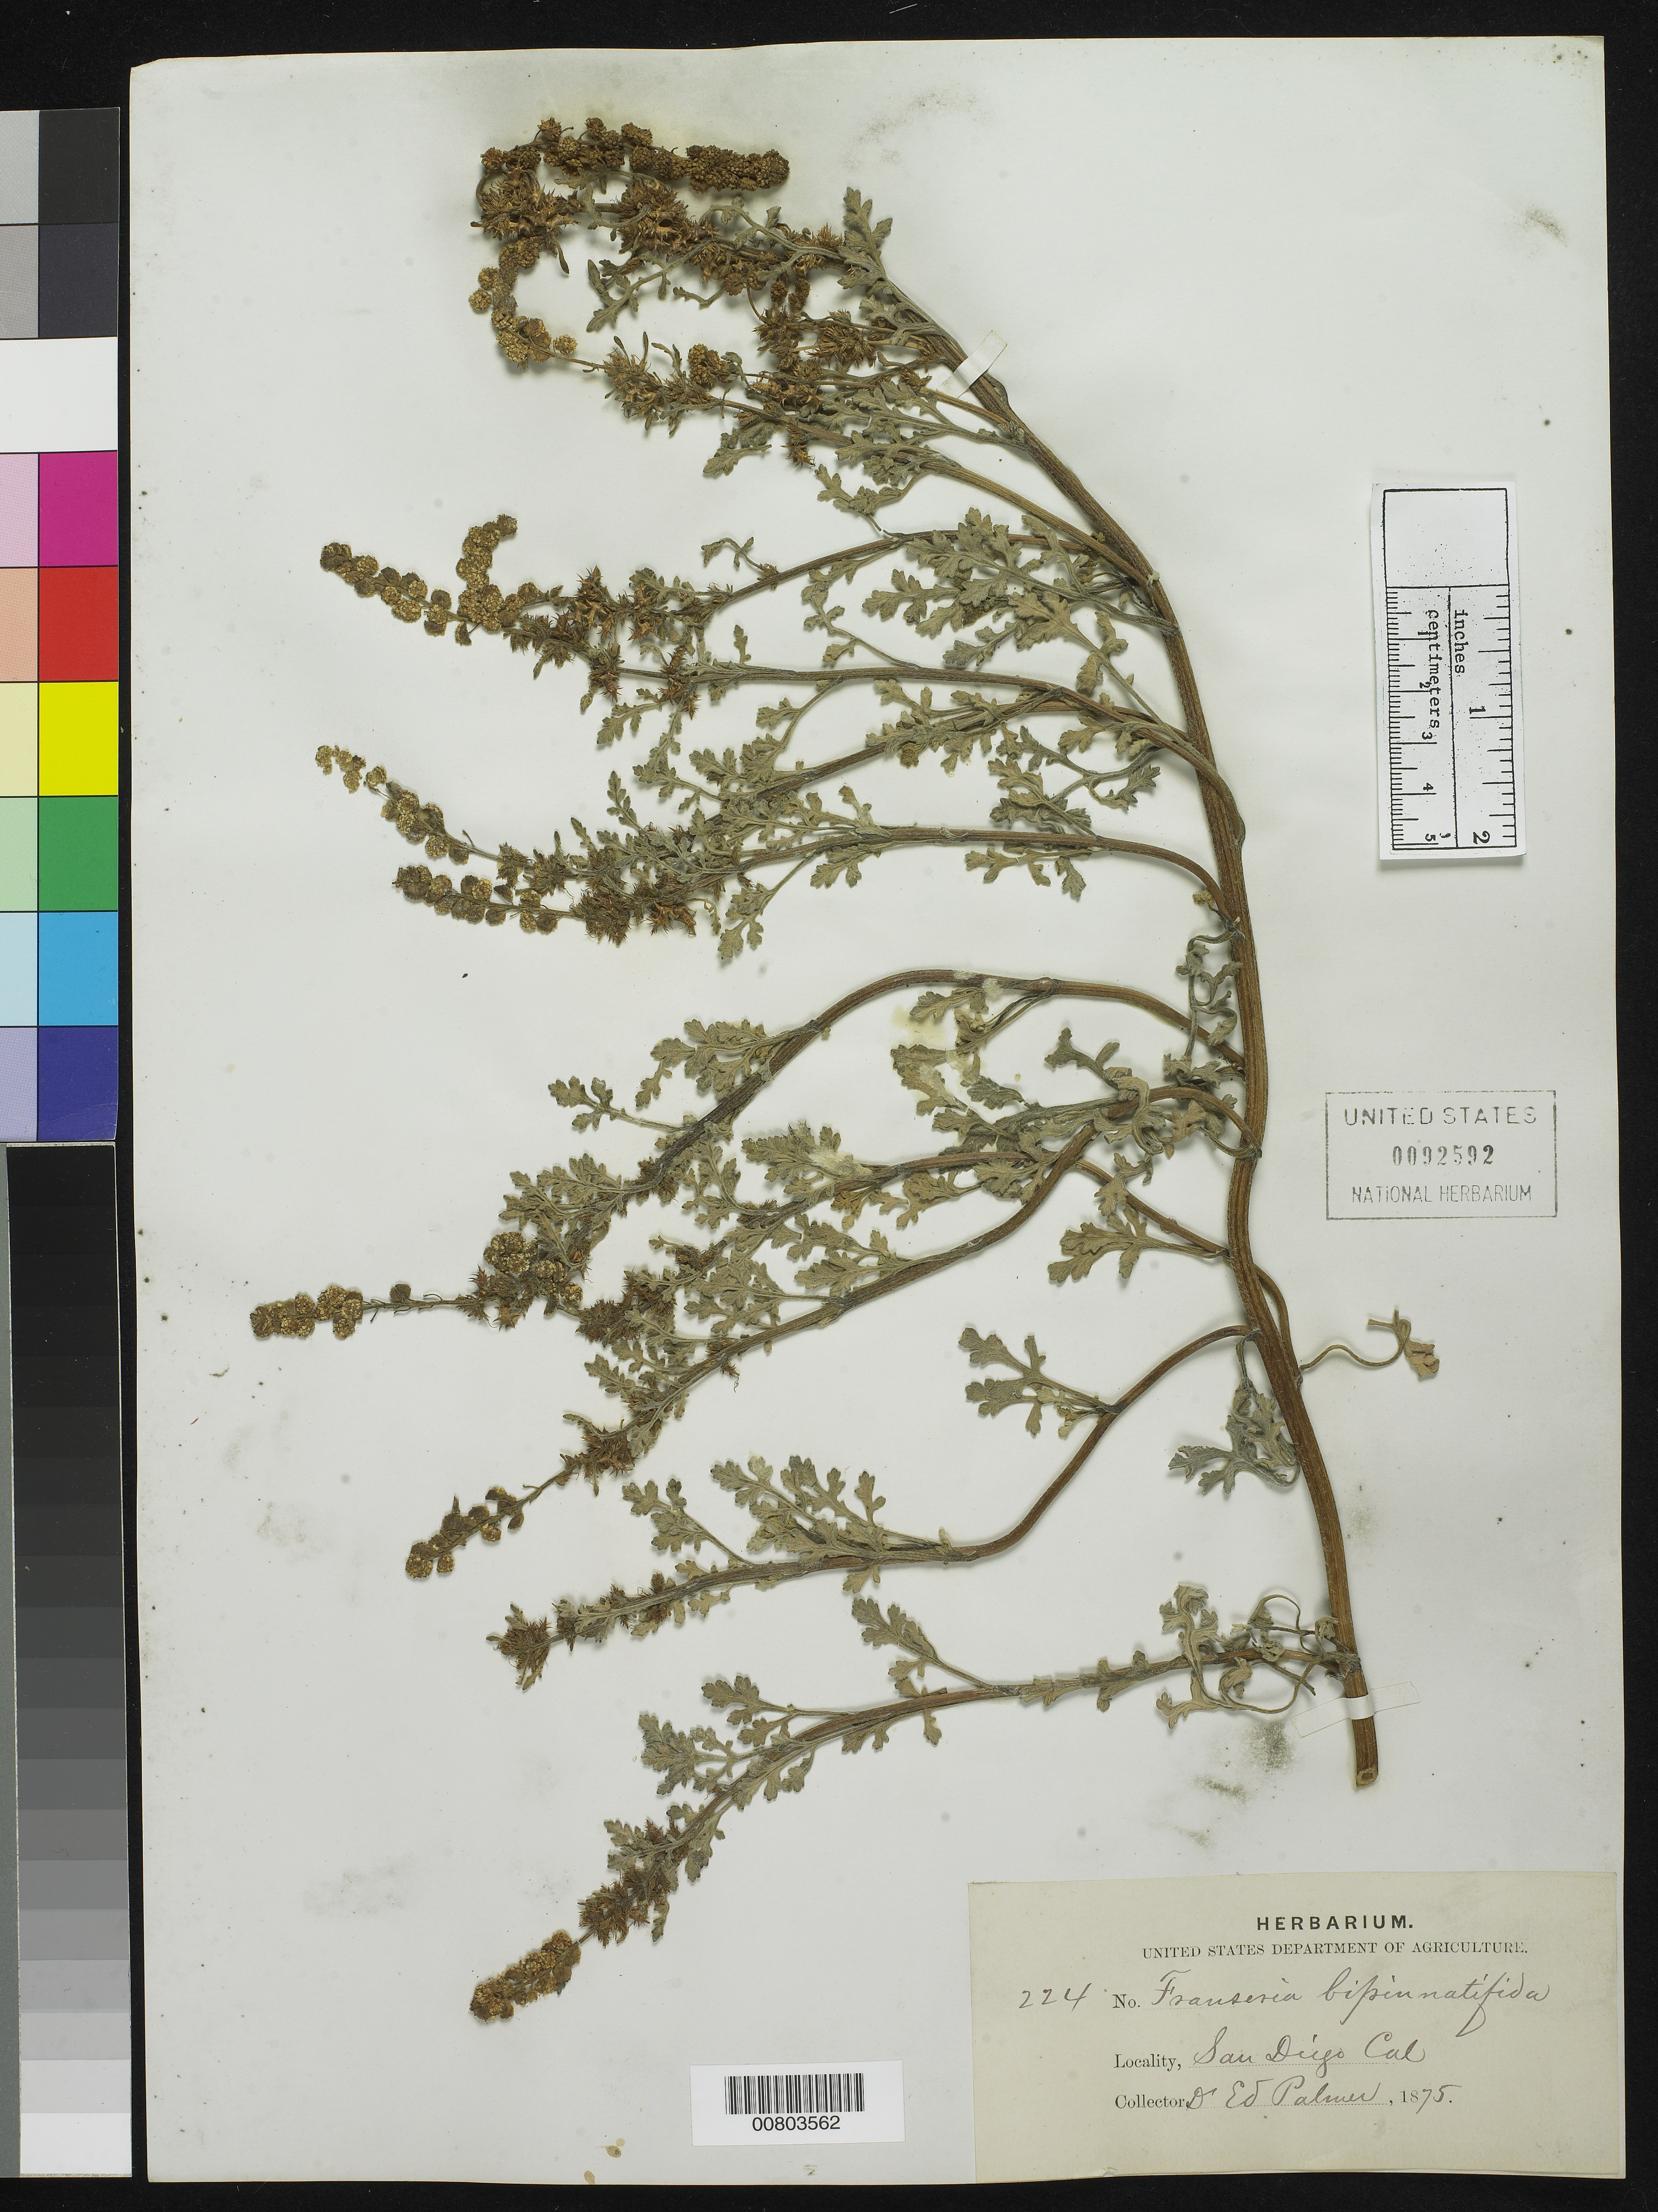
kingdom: Plantae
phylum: Tracheophyta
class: Magnoliopsida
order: Asterales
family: Asteraceae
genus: Franseria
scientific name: Franseria bipinnatifida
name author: (A. Gray) A. Gray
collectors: E. Palmer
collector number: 224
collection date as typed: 1875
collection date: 1875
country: United States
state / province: California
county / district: San Diego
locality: San Diego, California.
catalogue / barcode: US 92592